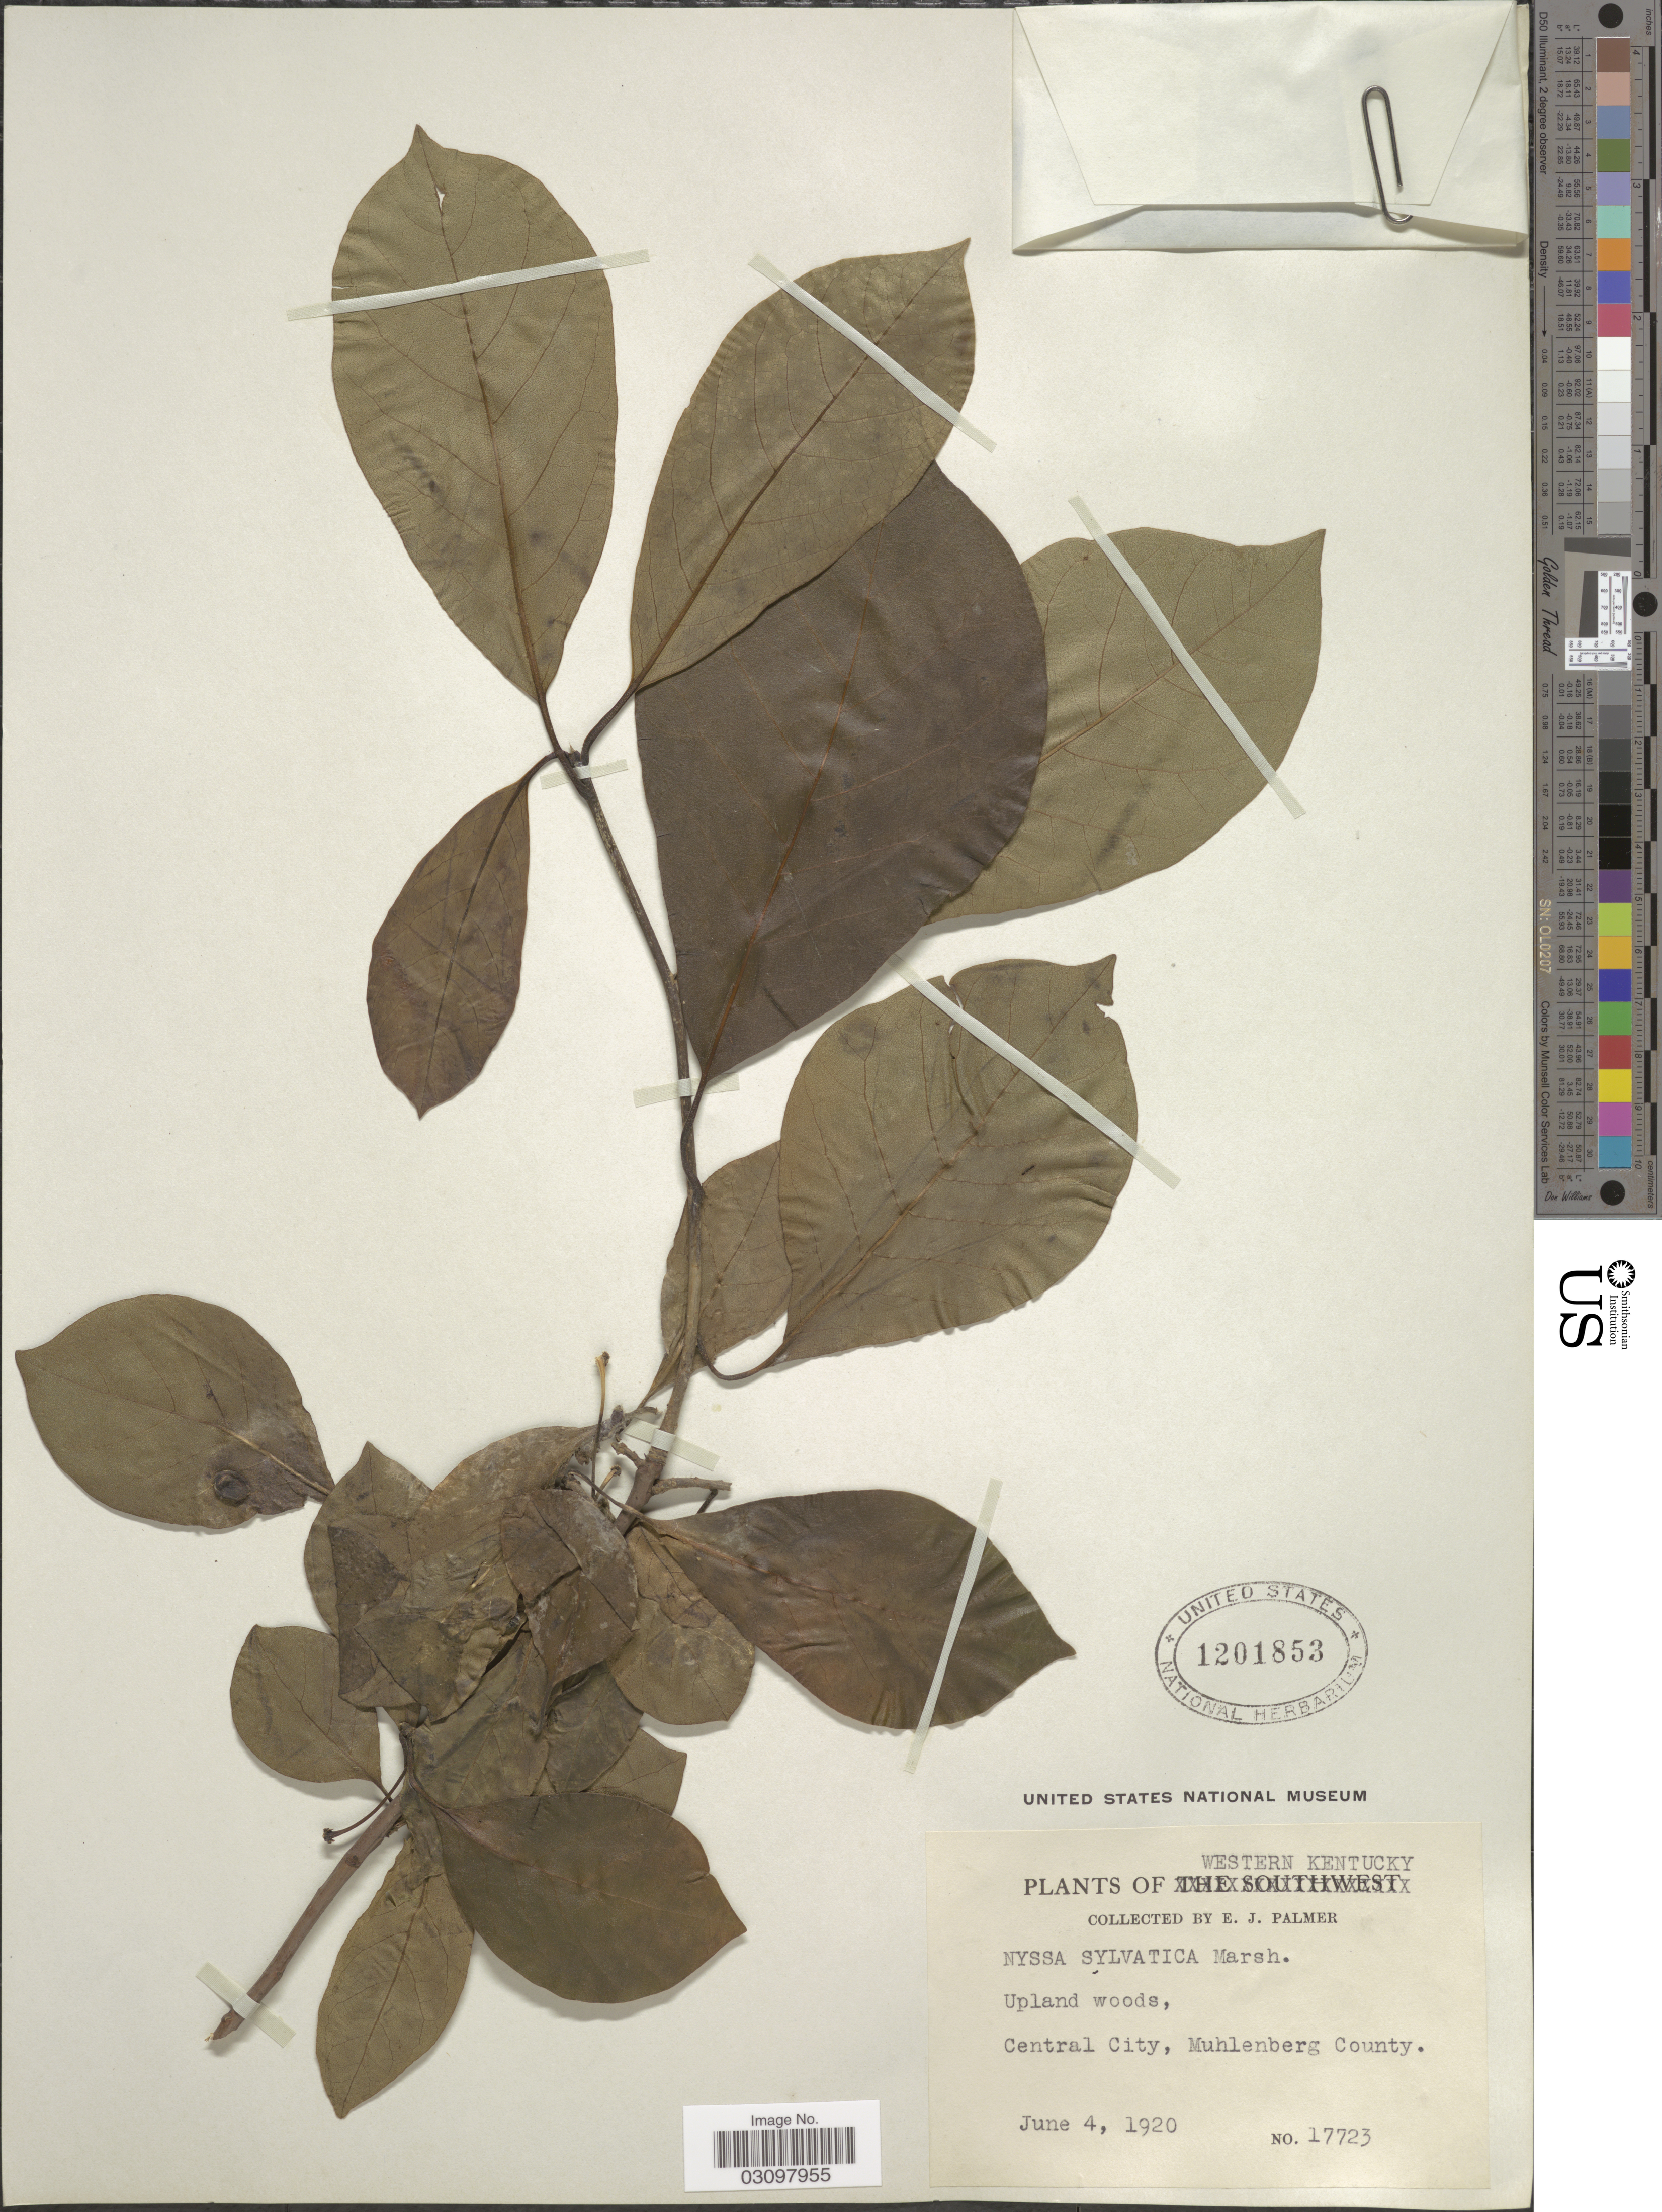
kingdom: Plantae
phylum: Tracheophyta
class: Magnoliopsida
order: Cornales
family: Nyssaceae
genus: Nyssa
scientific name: Nyssa sylvatica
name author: Marshall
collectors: E. J. Palmer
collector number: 17723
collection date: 1920-06-04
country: United States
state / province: Kentucky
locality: Western Kentucky. Central City, Muhlenberg County.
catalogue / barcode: US 1201853